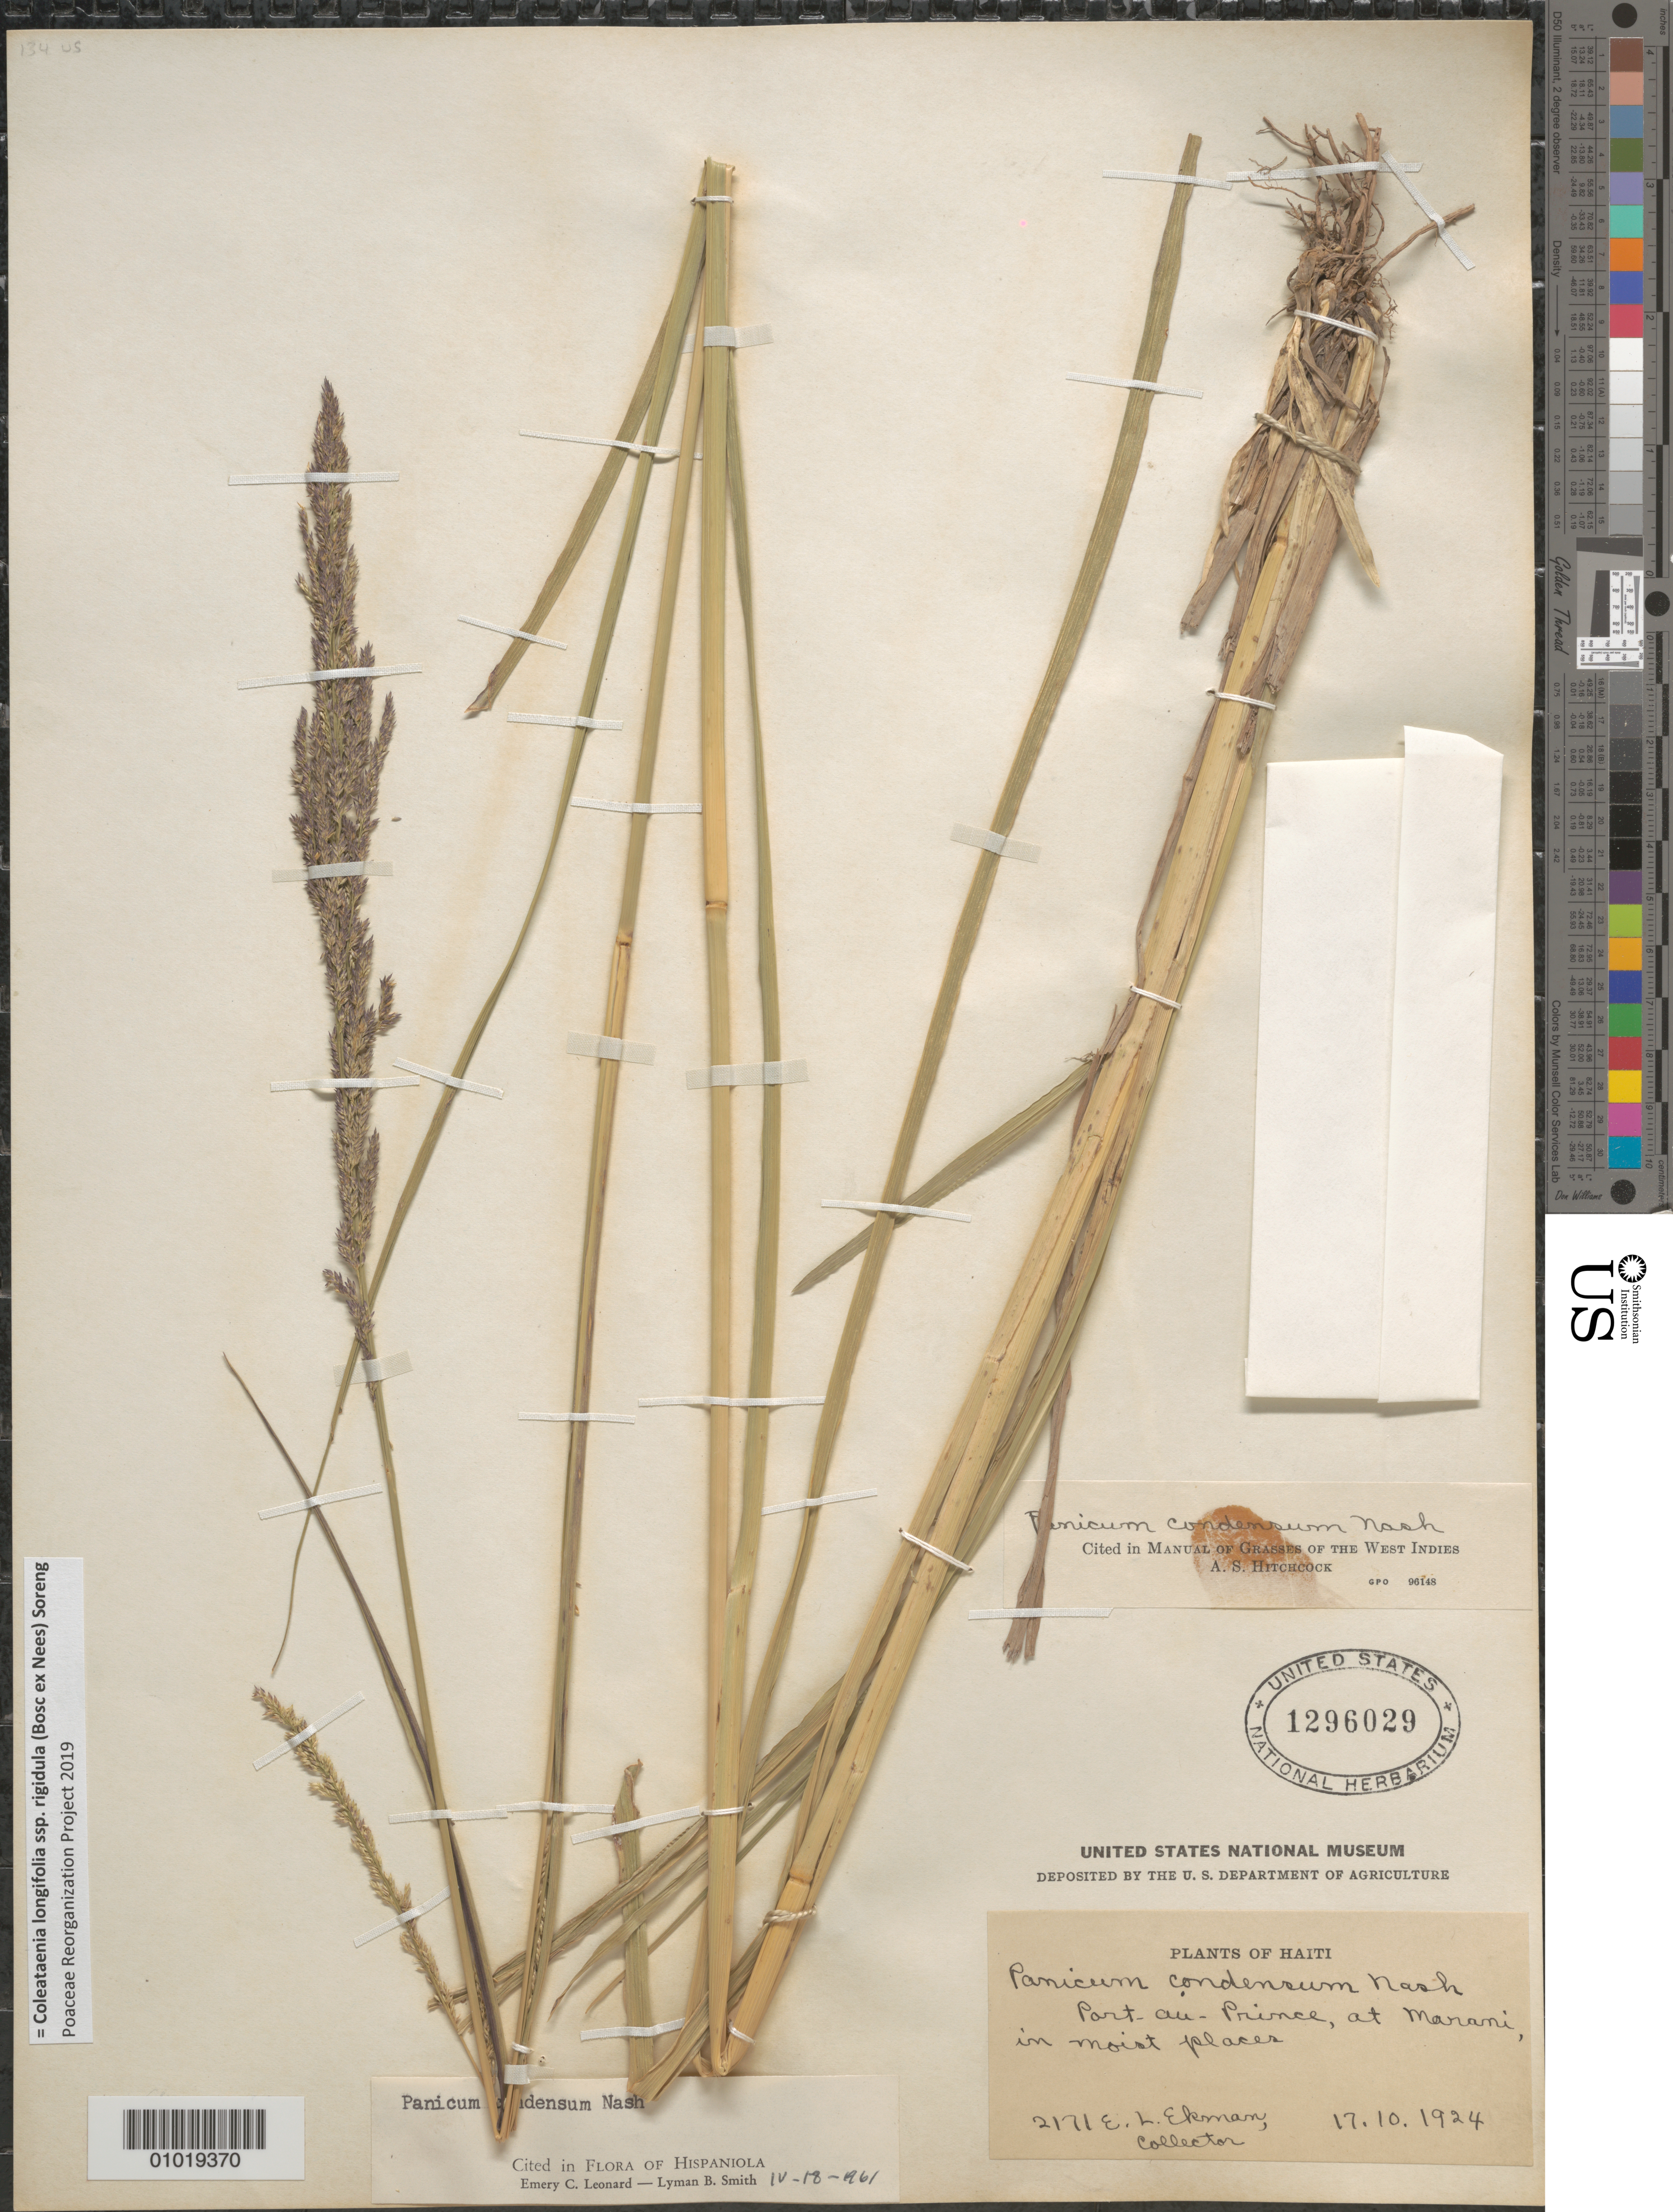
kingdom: Plantae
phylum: Tracheophyta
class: Liliopsida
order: Poales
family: Poaceae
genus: Panicum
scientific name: Panicum condensum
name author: Nash ex Small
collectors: E. L. Ekman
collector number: H 2171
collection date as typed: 17 Oct 1924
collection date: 1924-10-17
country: Haiti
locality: Port-au-Prince, at Marani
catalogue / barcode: US 1296029